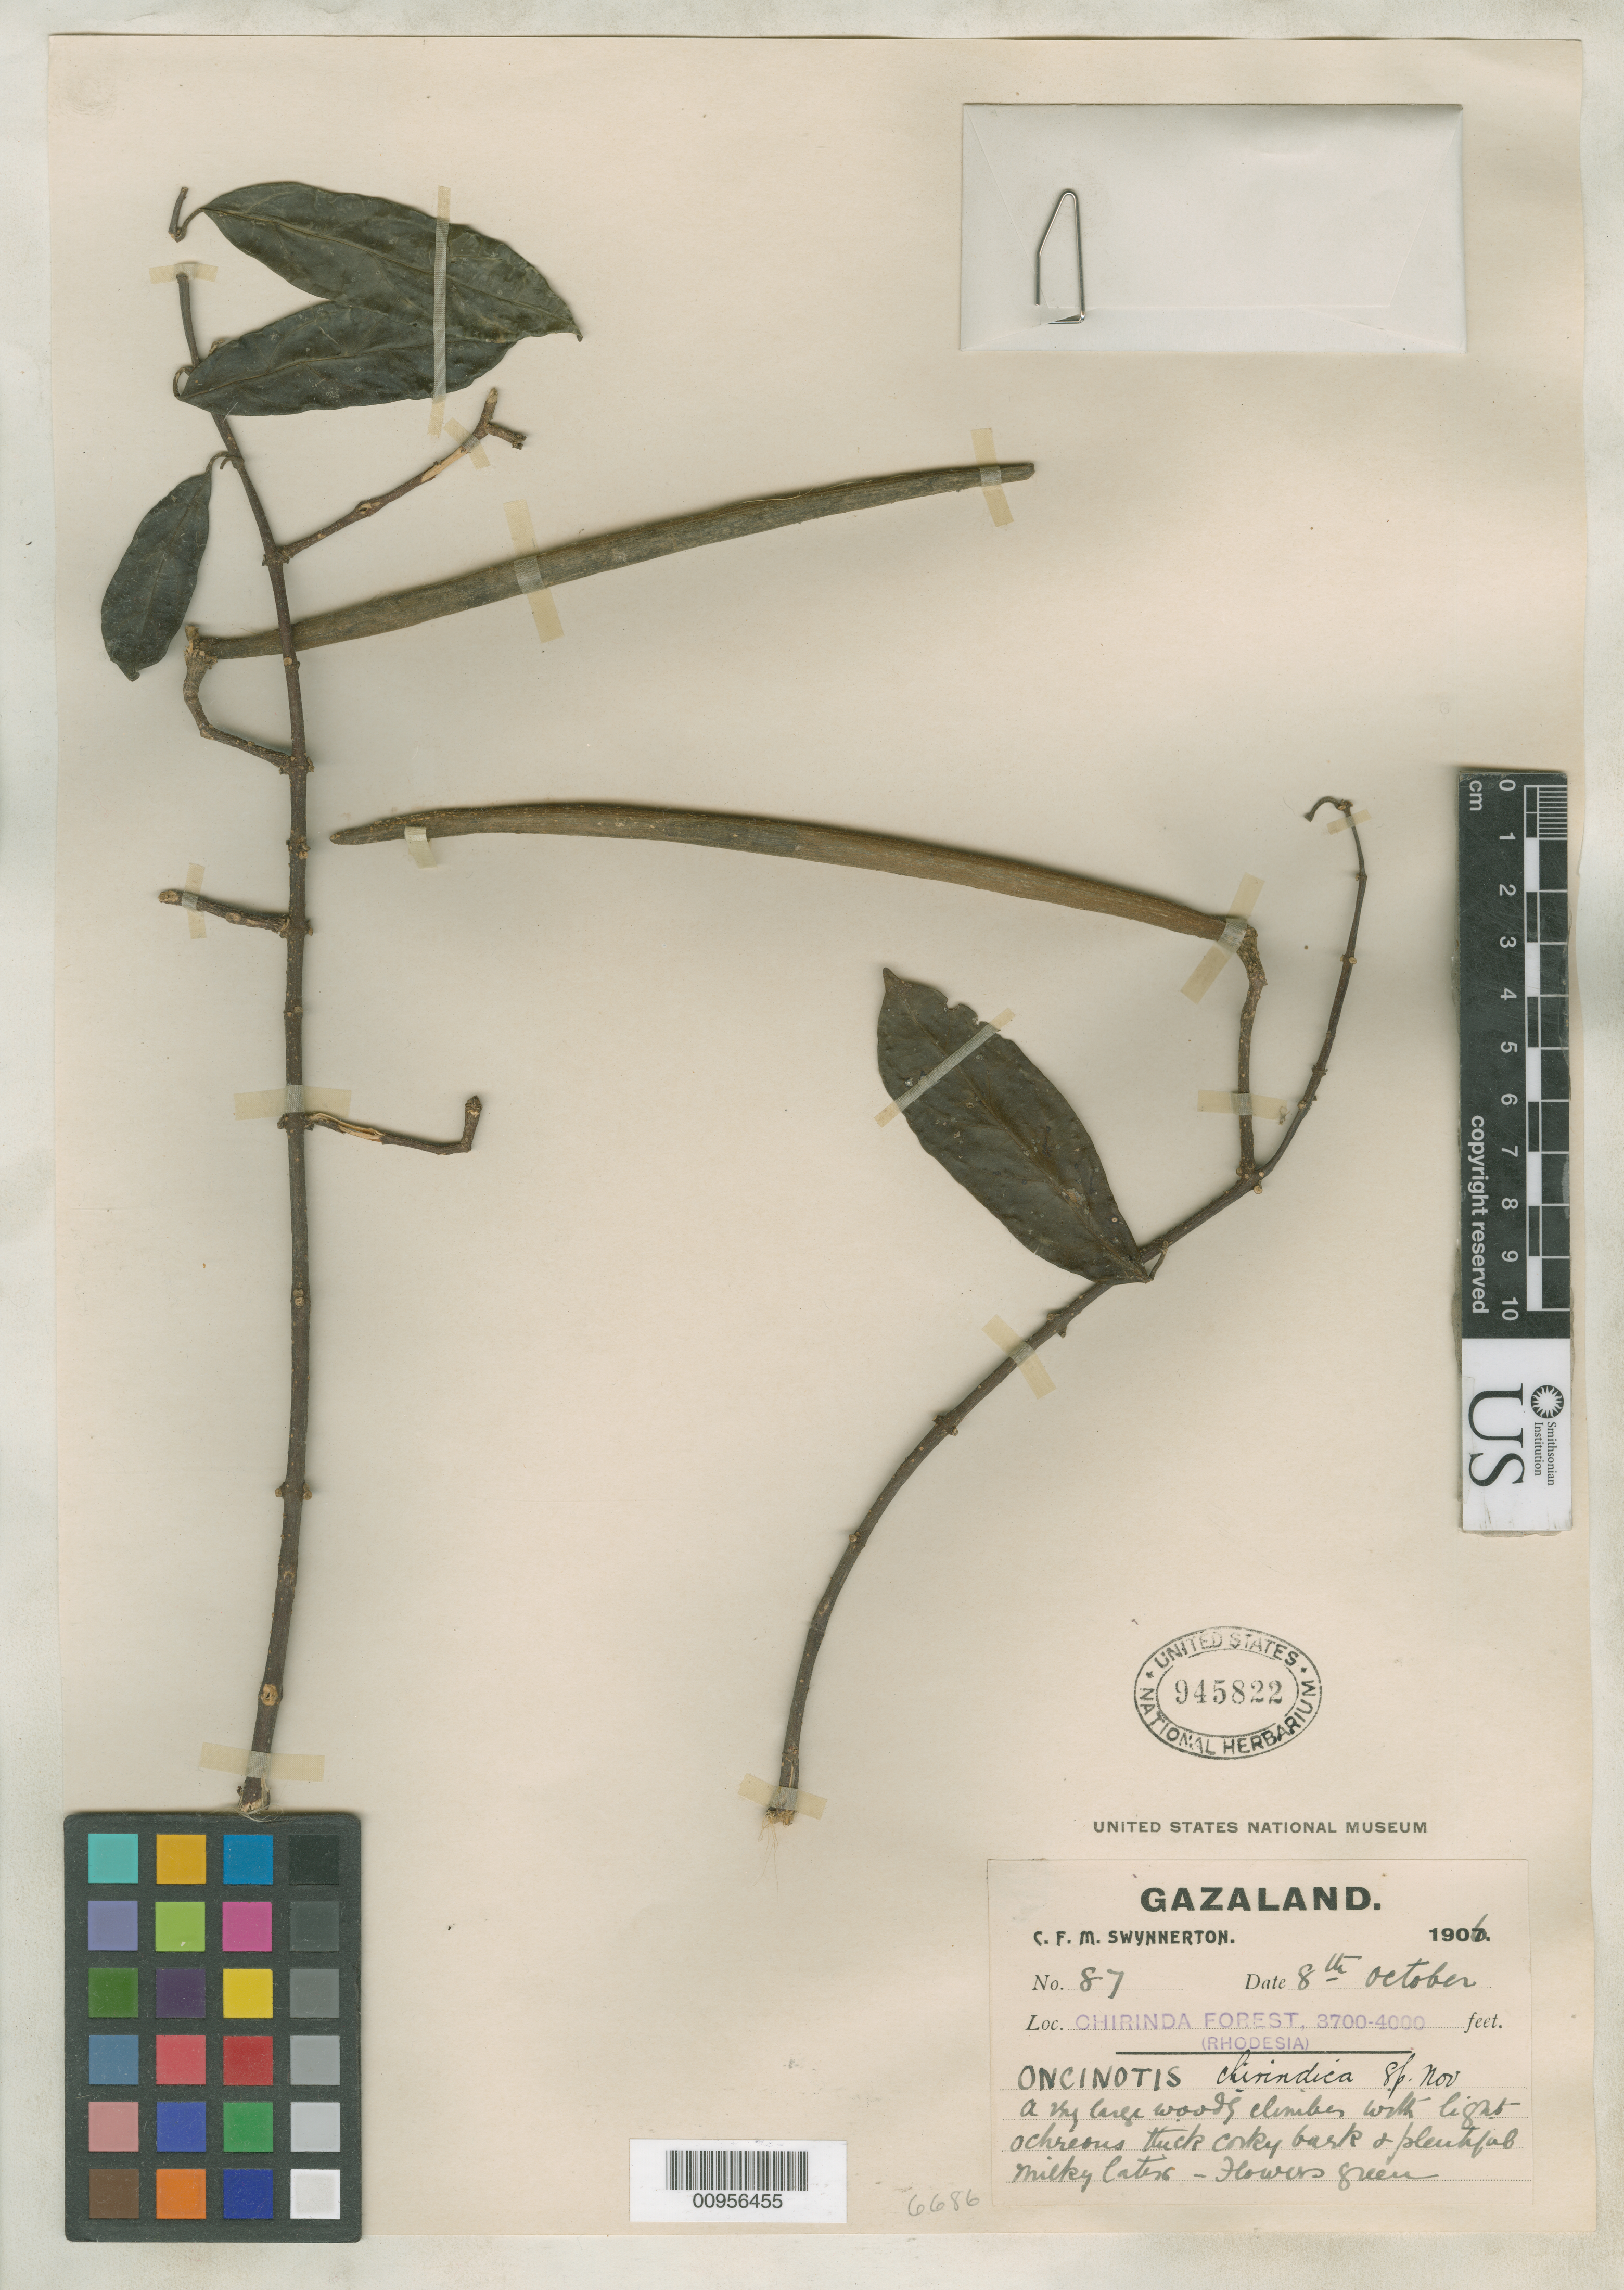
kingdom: Plantae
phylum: Tracheophyta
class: Magnoliopsida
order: Gentianales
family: Apocynaceae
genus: Oncinotis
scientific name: Oncinotis chirindica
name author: S. Moore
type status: Isotype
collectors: C. F. Swynnerton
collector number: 87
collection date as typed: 08 Oct 1906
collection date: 1906-10-08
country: Zimbabwe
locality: Gazaland, Chirinda Forest (Rhodesia).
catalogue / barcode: US 945822